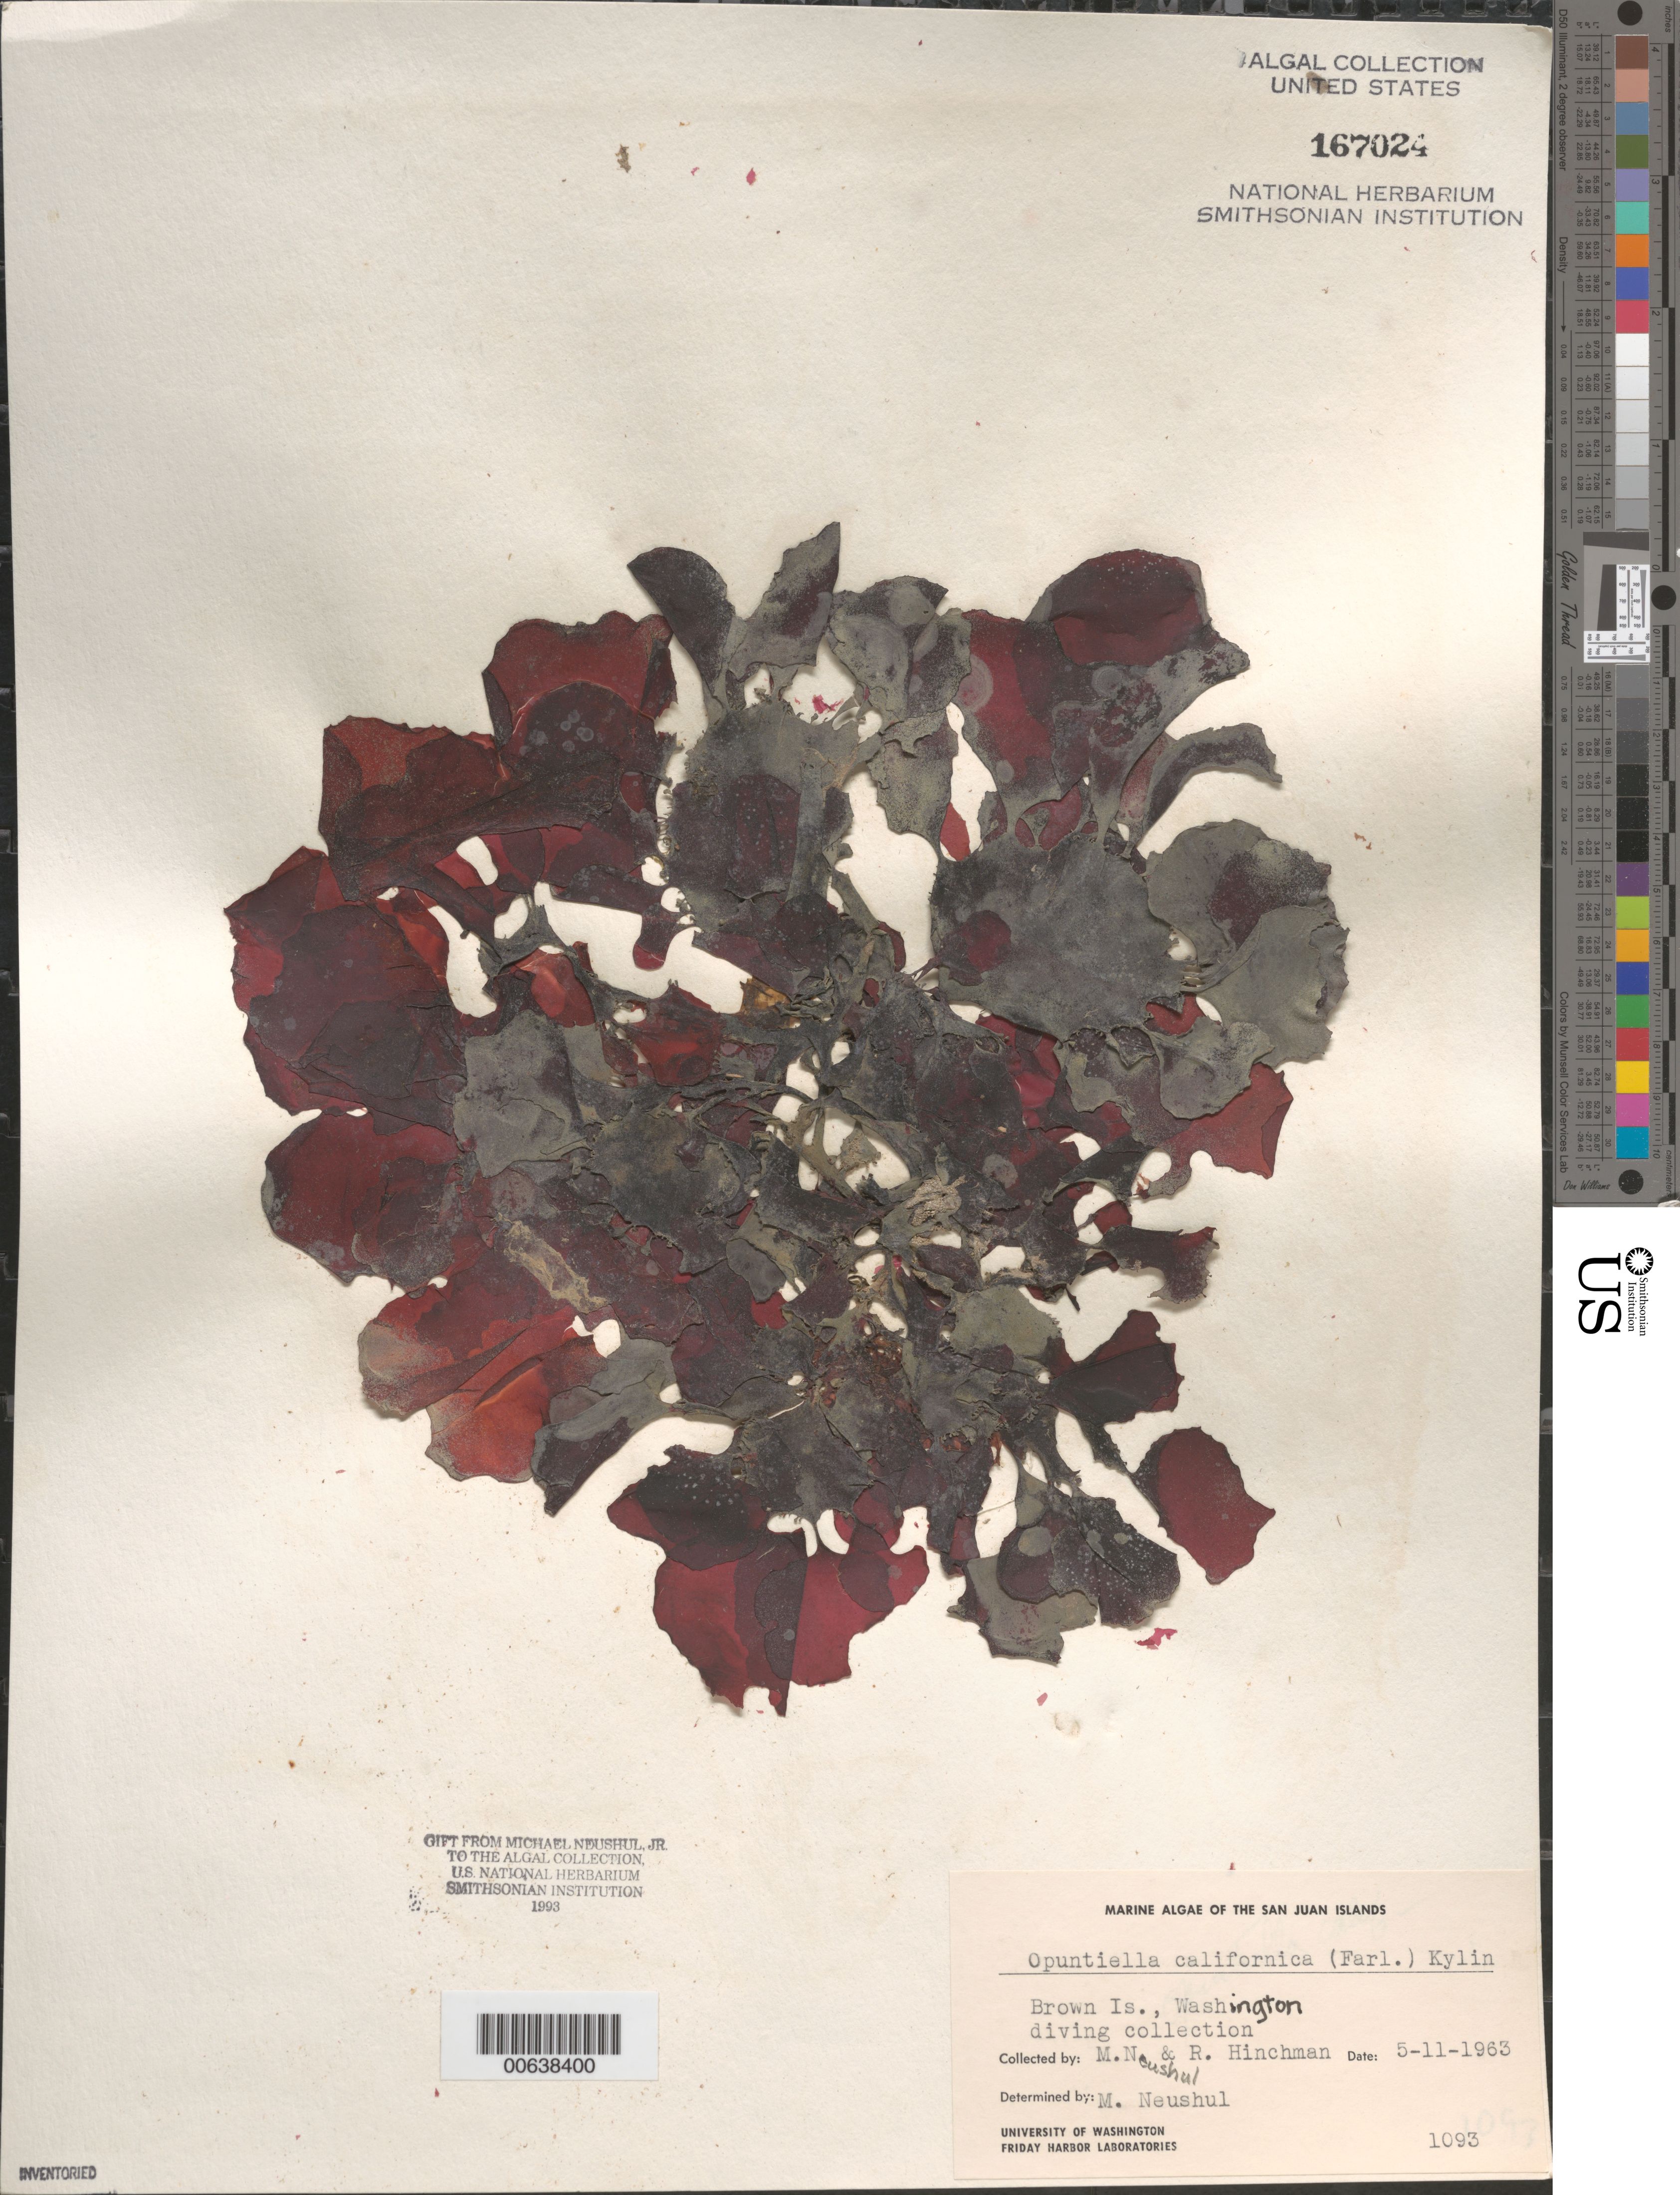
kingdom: Plantae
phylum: Rhodophyta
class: Florideophyceae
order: Gigartinales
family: Furcellariaceae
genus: Opuntiella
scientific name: Opuntiella californica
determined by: Neushul, M.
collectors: M. Neushul & R. Hinchman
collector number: Neushul 1093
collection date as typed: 11 May 1963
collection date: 1963-05-11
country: United States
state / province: Washington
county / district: San Juan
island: Brown Island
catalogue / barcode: US 167024